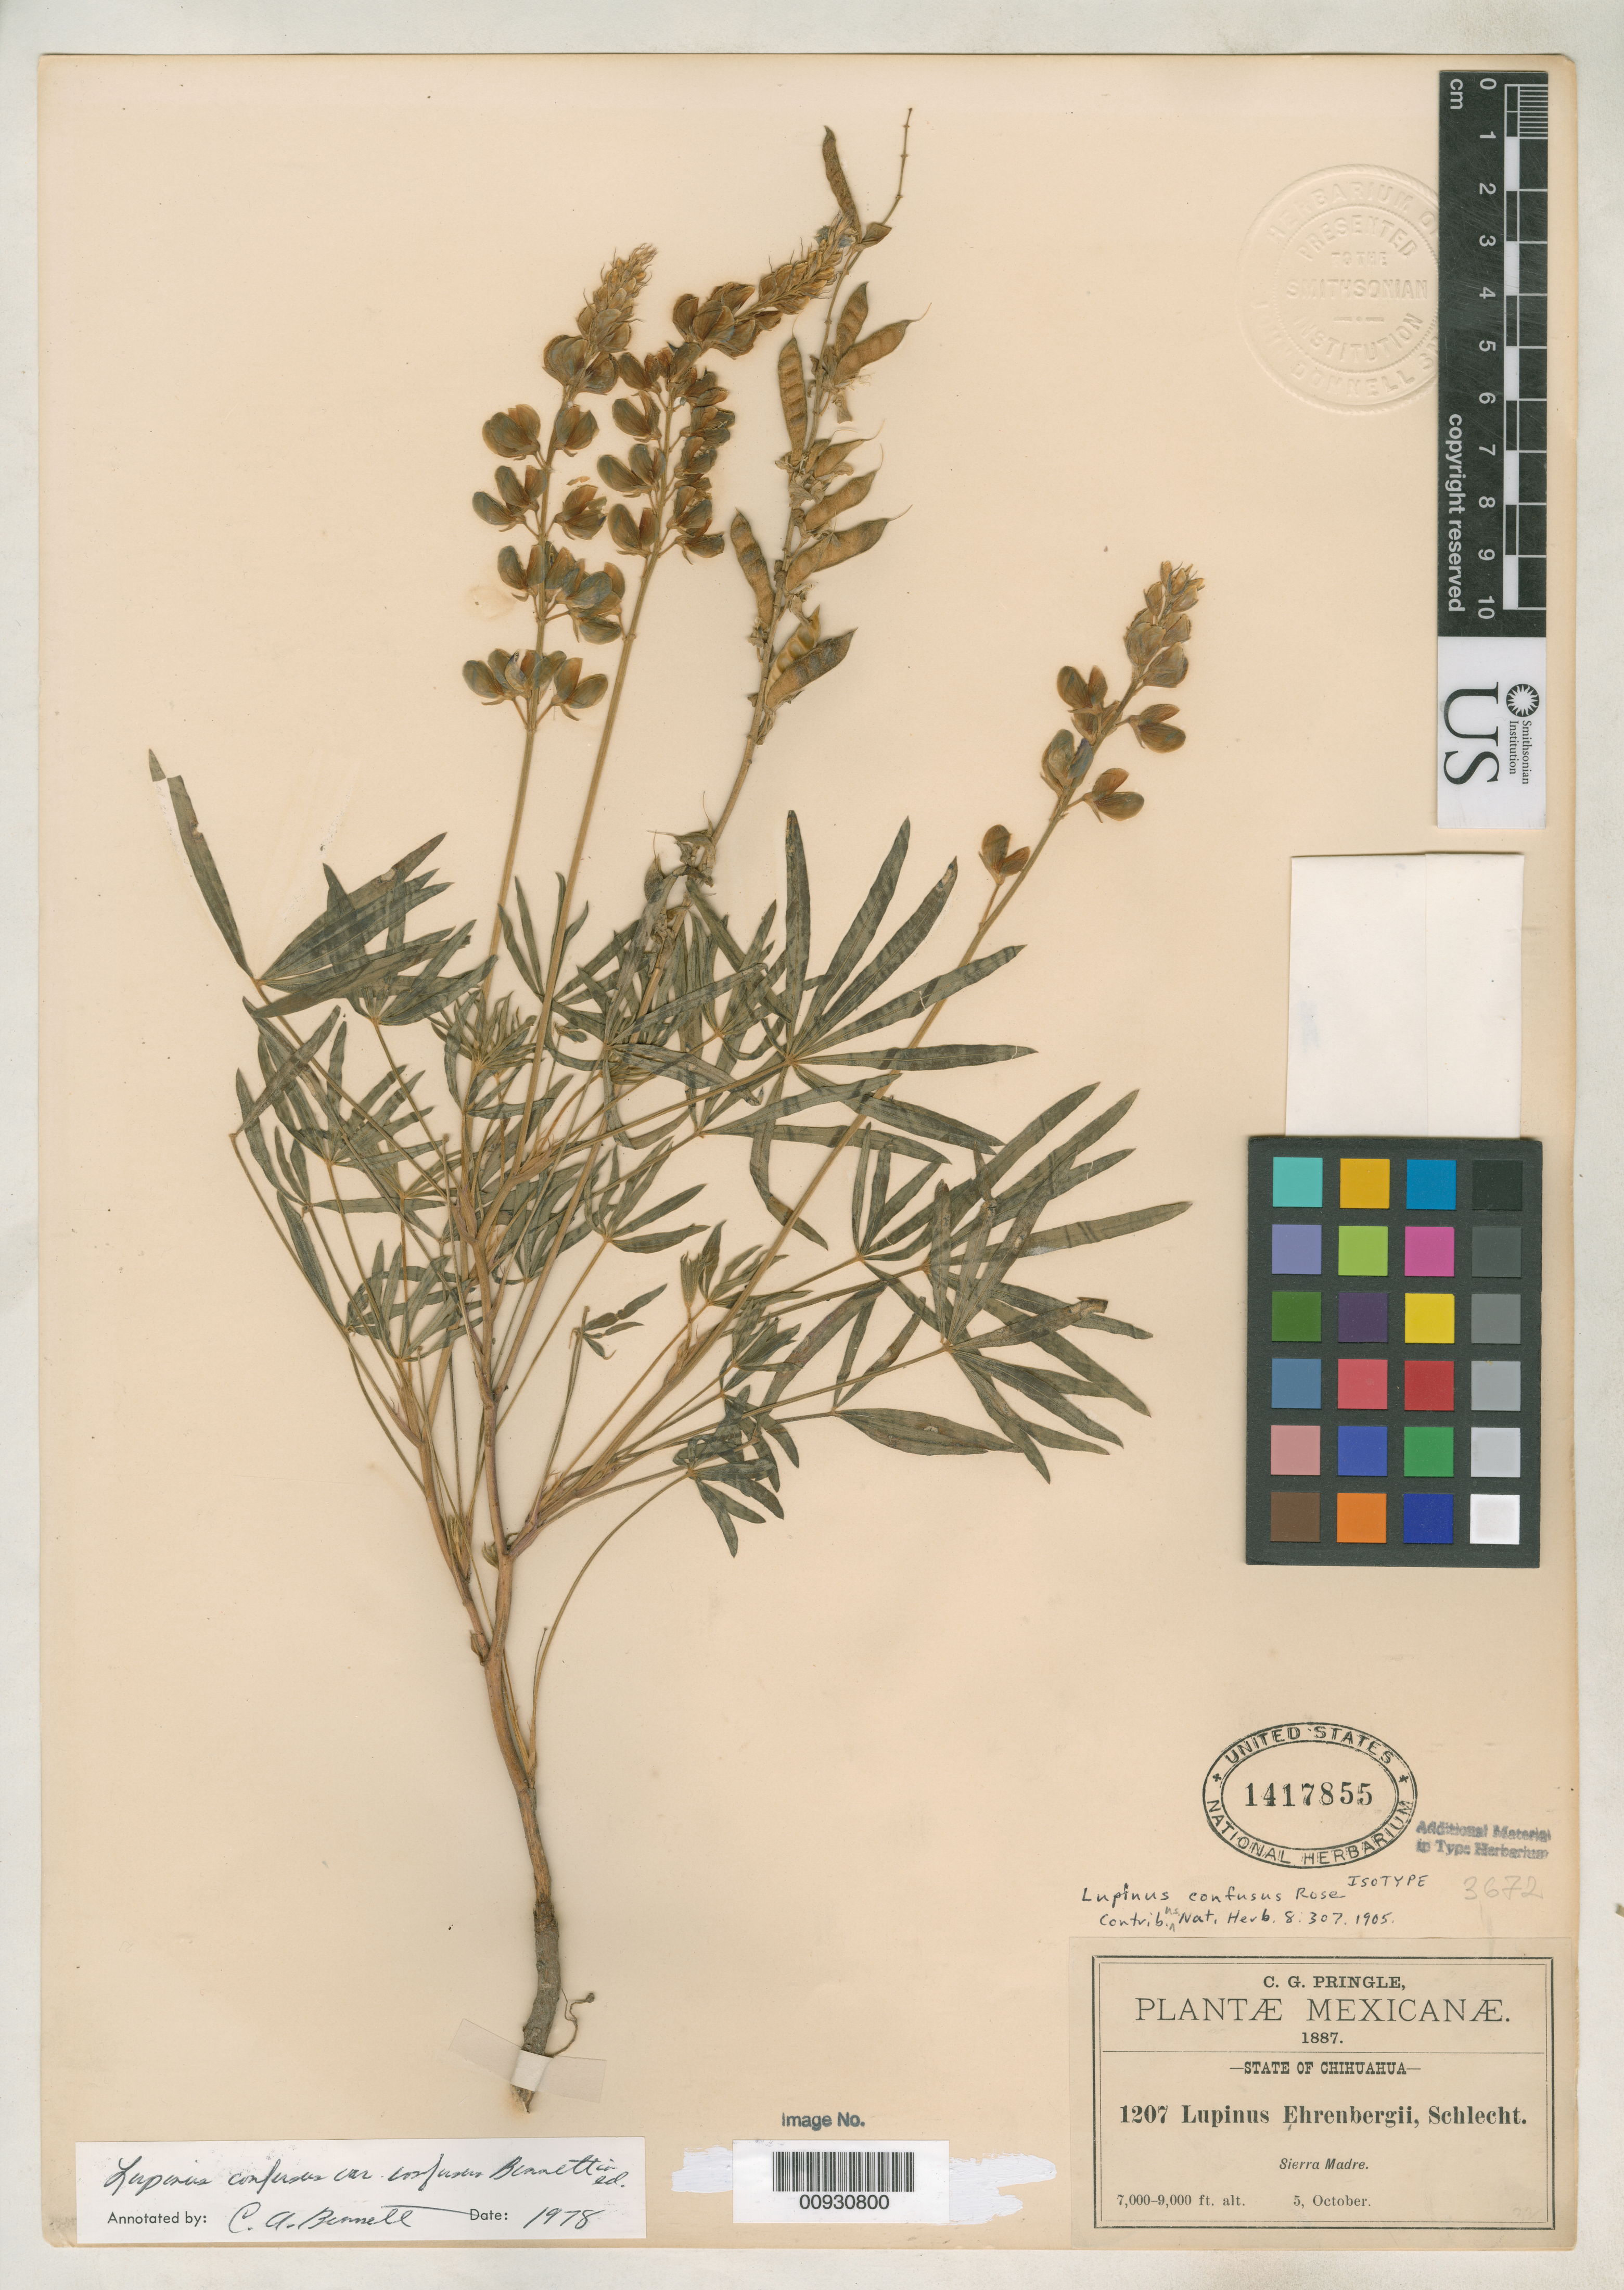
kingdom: Plantae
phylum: Tracheophyta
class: Magnoliopsida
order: Fabales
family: Fabaceae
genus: Lupinus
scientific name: Lupinus confusus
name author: Rose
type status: Isotype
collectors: C. G. Pringle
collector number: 1207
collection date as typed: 05 Oct 1887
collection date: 1887-10-05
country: Mexico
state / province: Chihuahua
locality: Sierra Madre.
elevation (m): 2134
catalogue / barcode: US 1417855